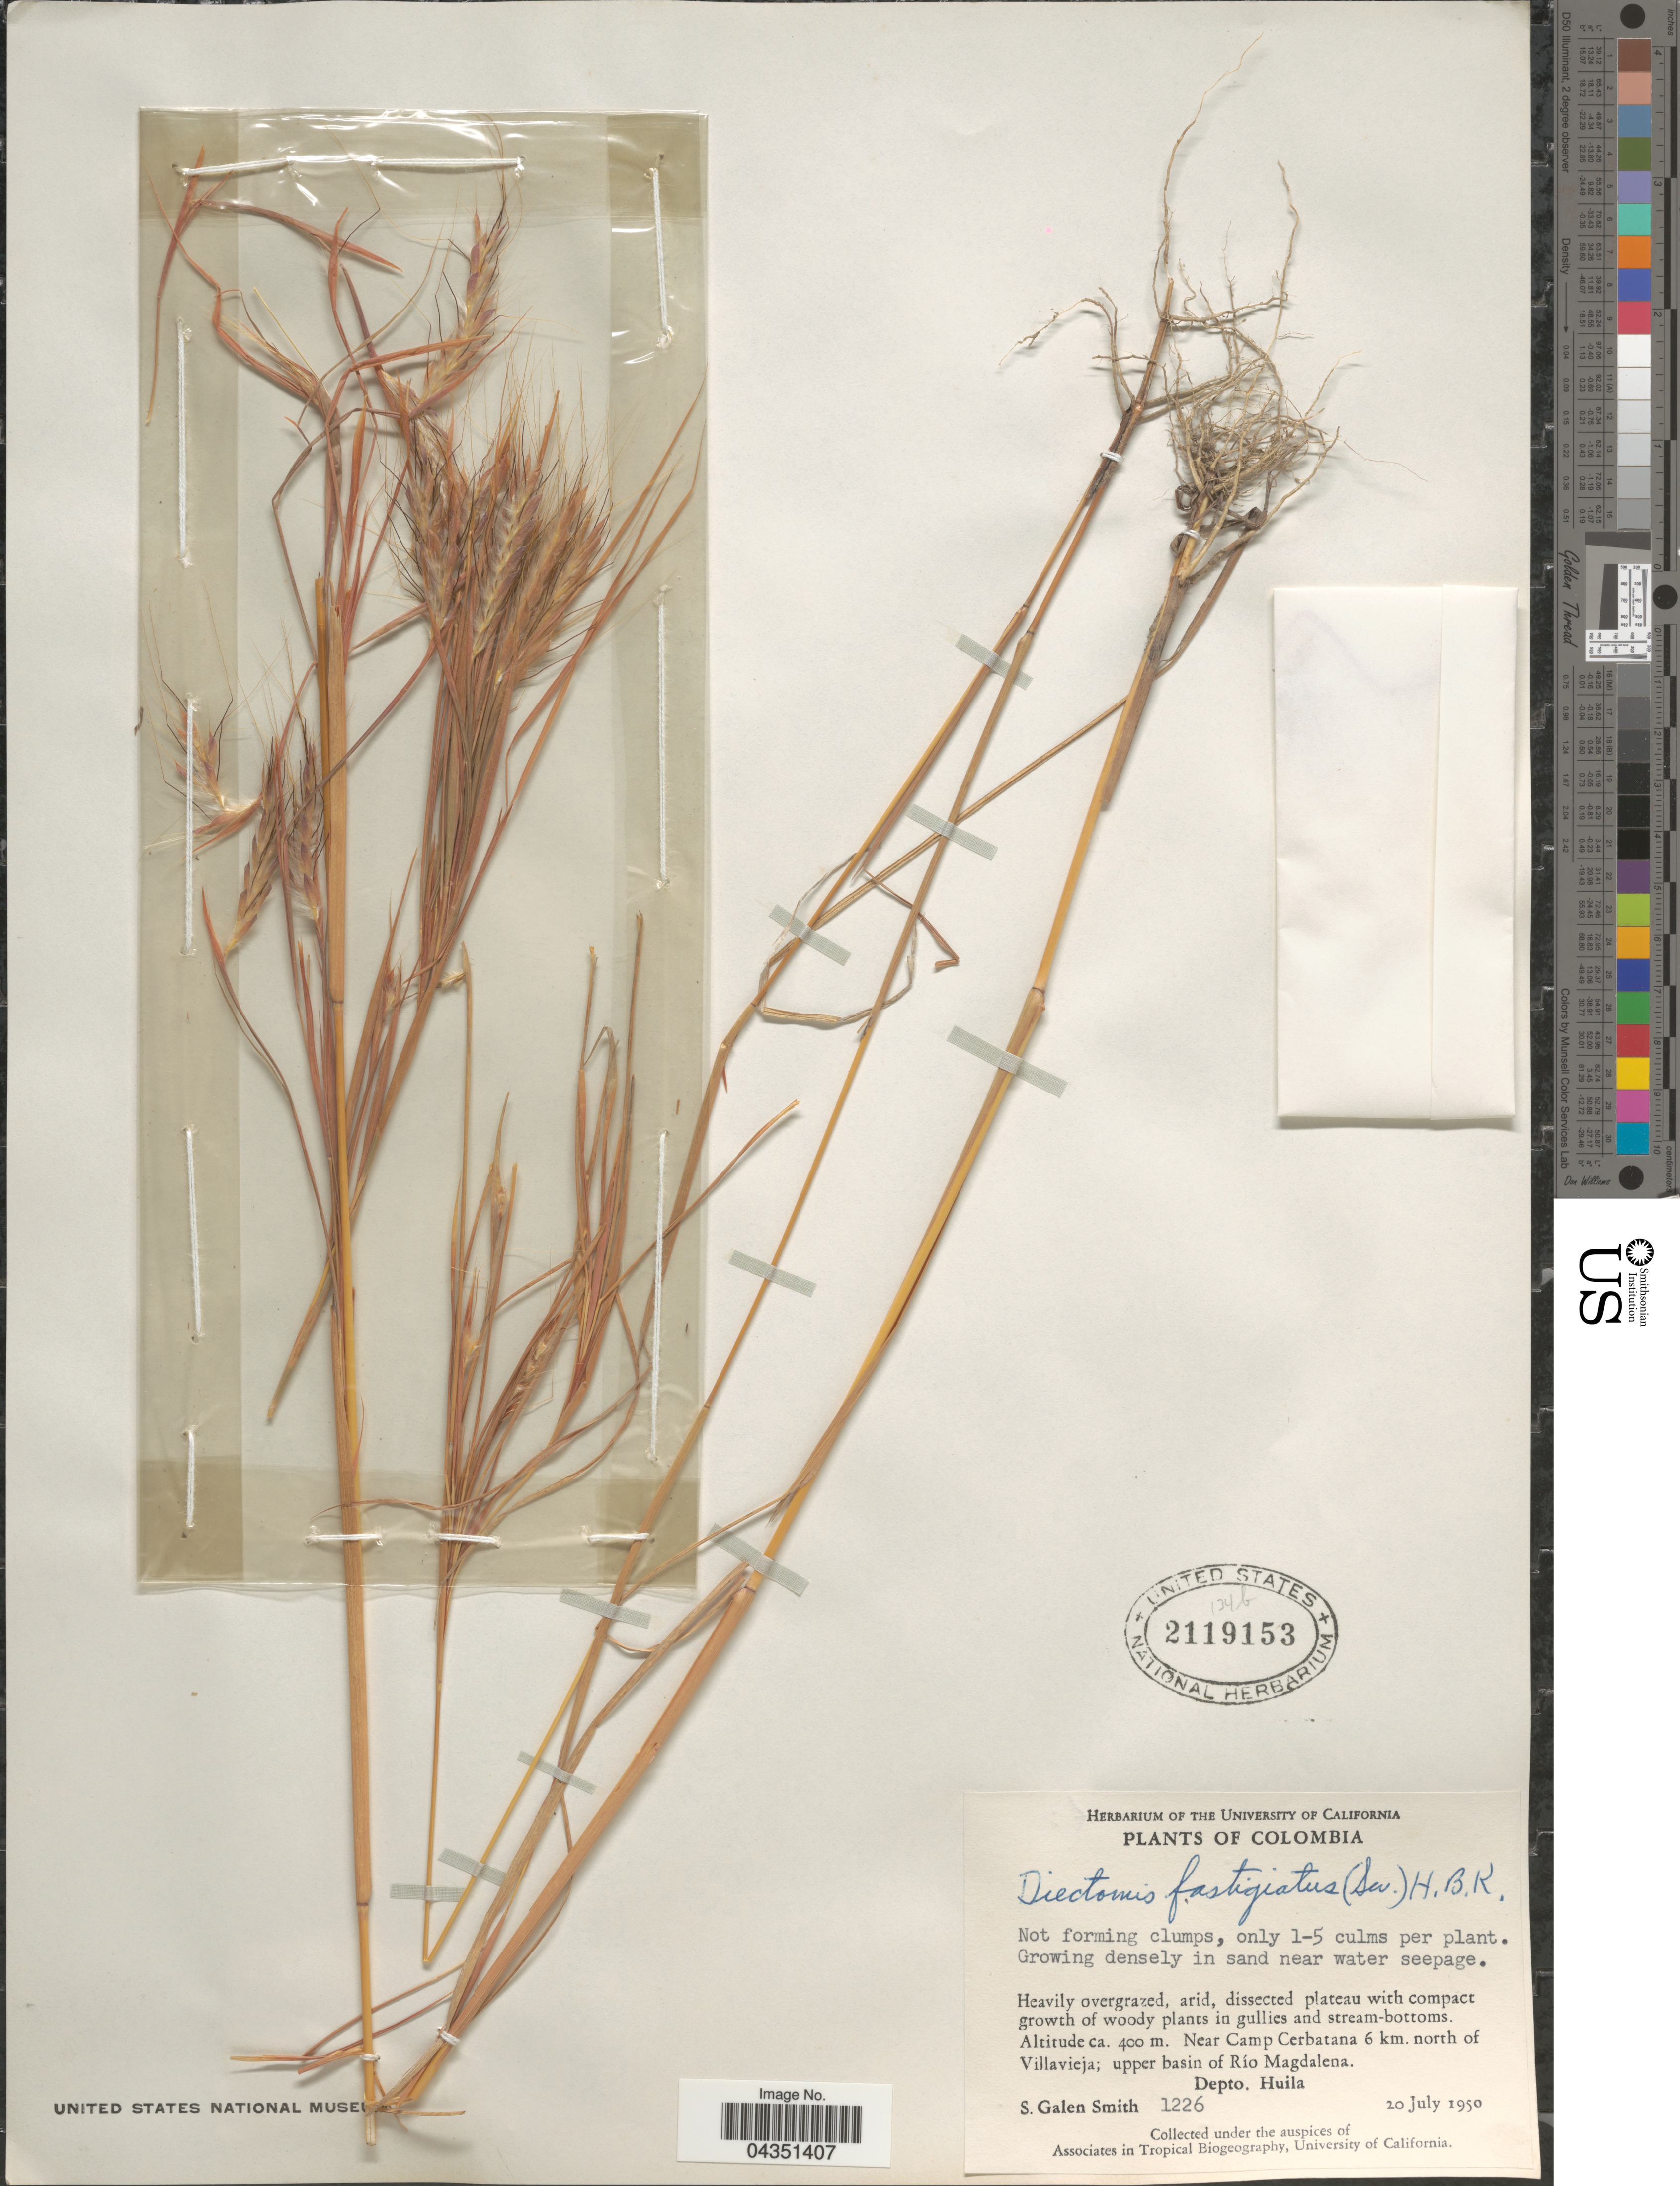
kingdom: Plantae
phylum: Tracheophyta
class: Liliopsida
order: Poales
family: Poaceae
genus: Diectomis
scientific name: Diectomis fastigiata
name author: (Sw.) P. Beauv.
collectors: S. G. Smith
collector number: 1226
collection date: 1950-07-20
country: Colombia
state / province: Huila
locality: Near Camp Cerbatana 6 km. north of Villavieja; upper basin of Río Magdalena. Depto. Huila.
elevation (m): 400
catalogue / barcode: US 2119153